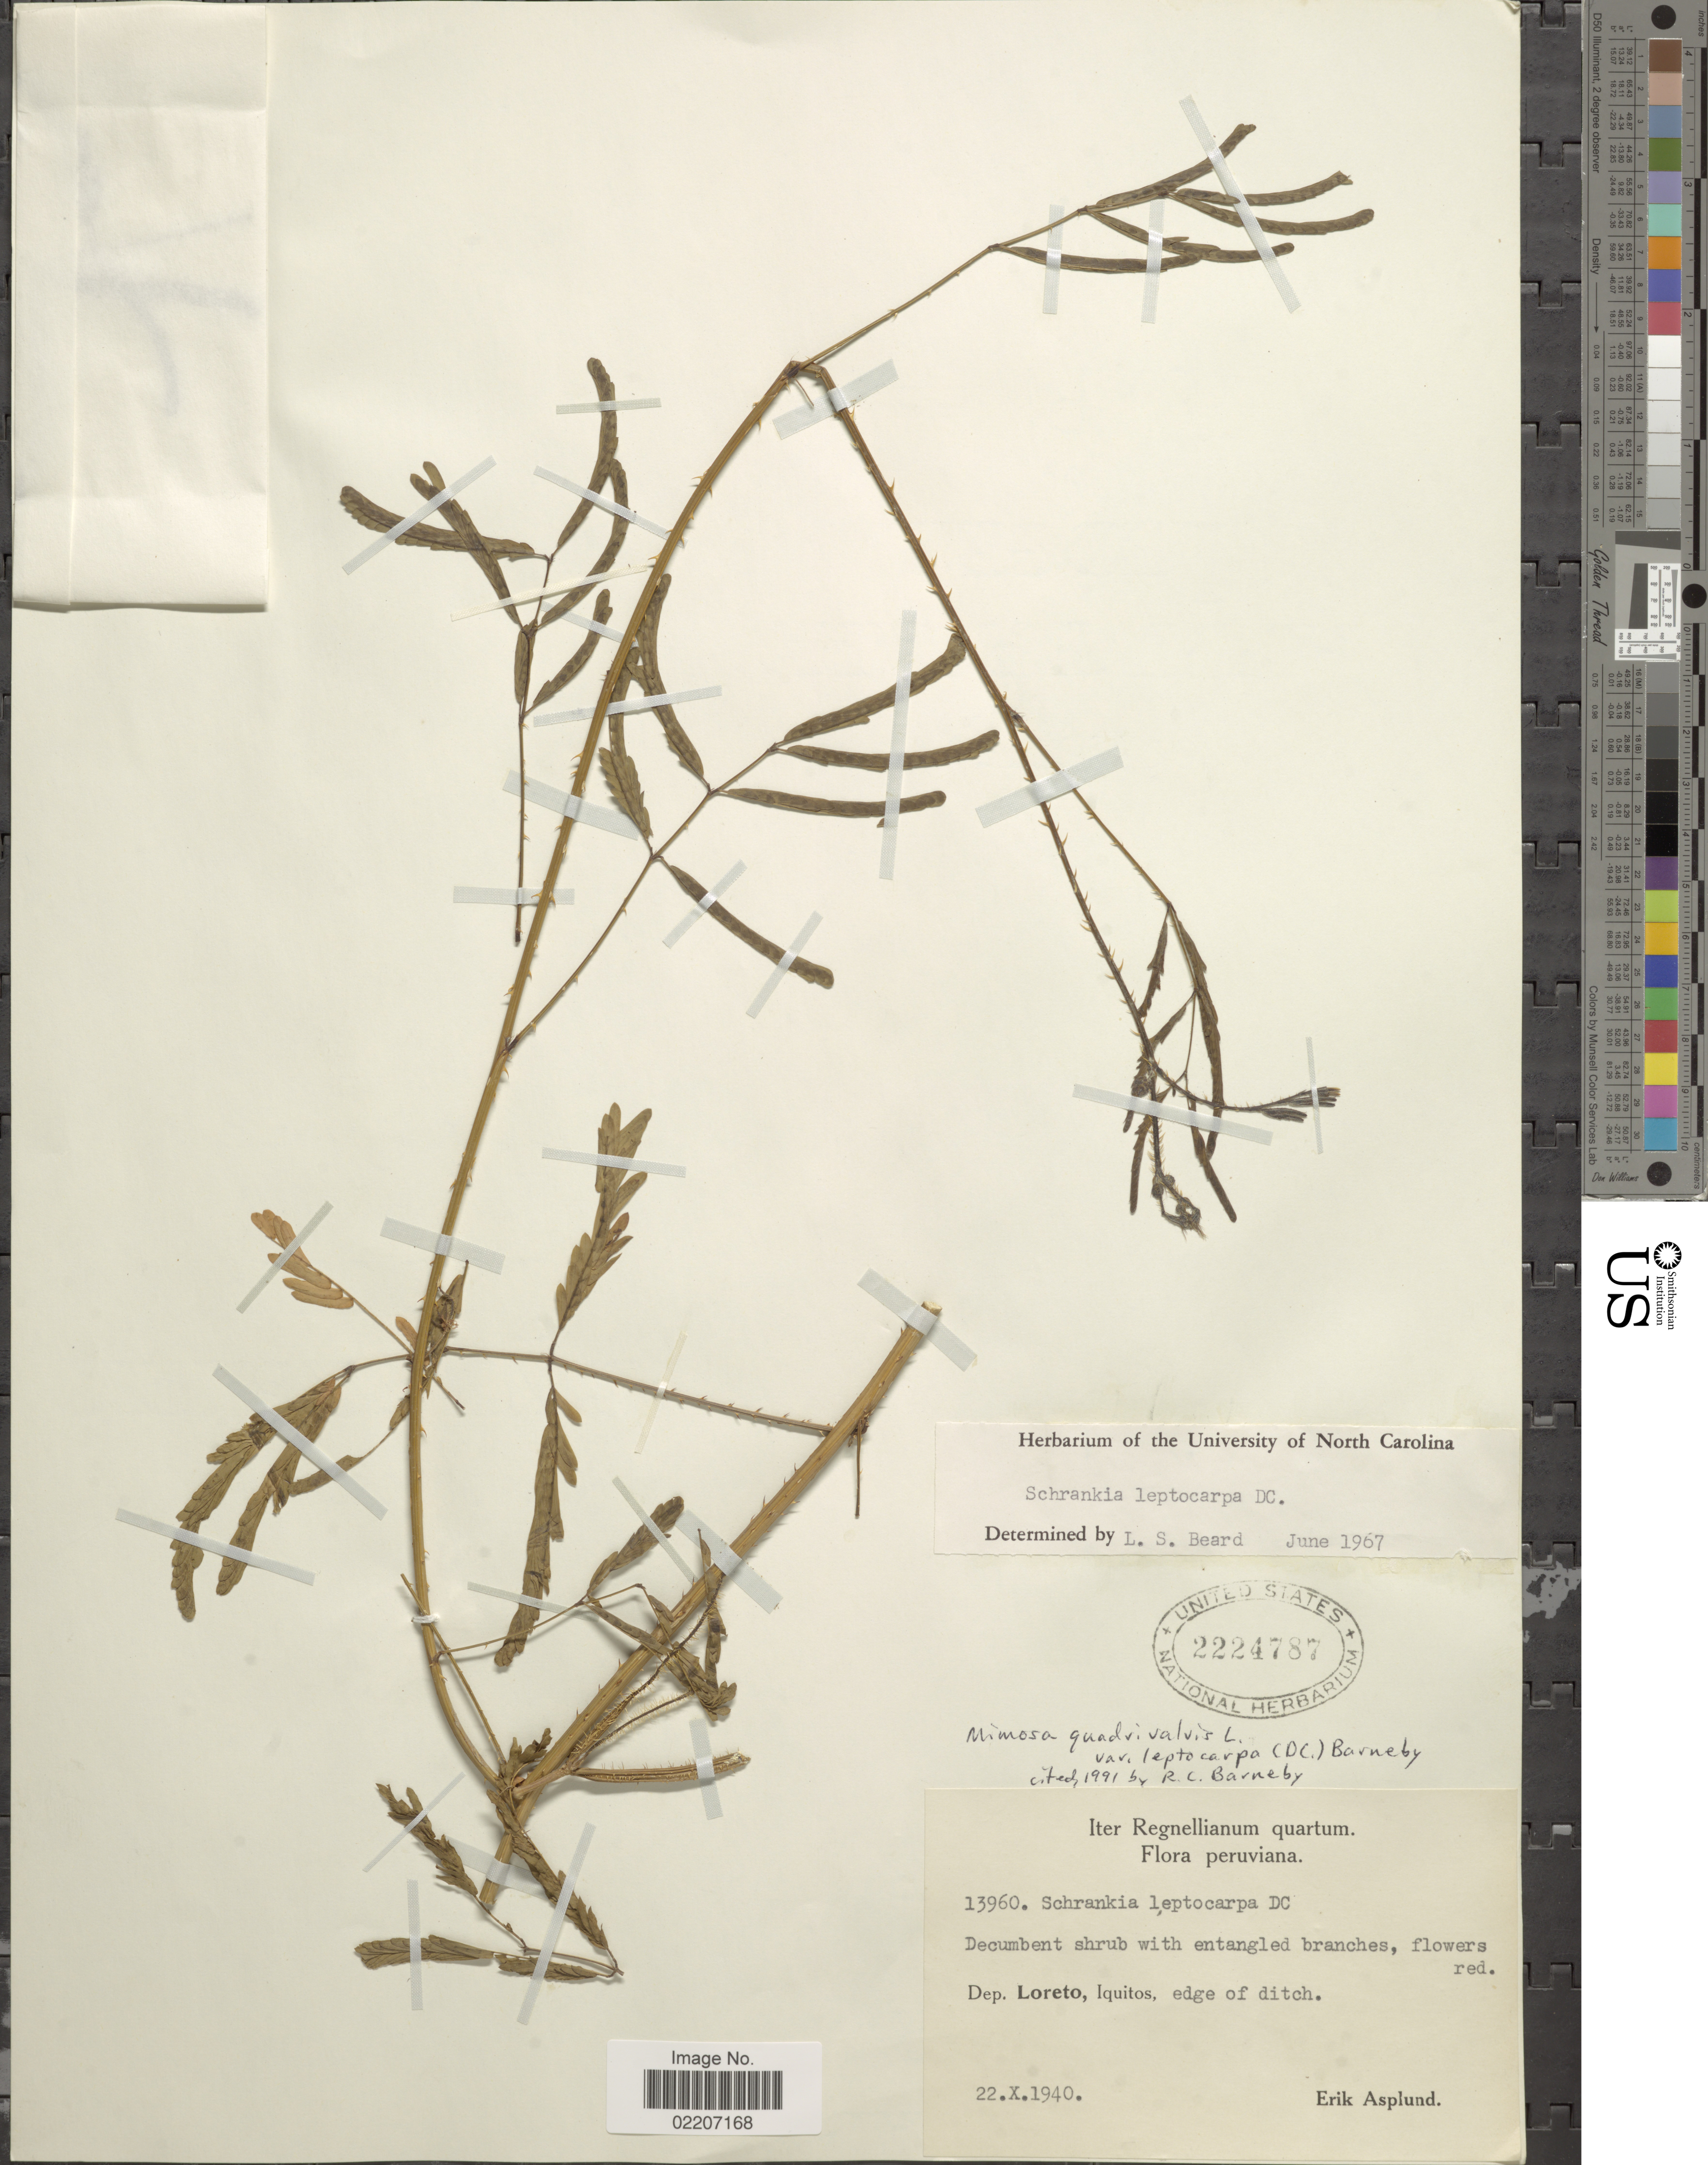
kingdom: Plantae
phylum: Tracheophyta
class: Magnoliopsida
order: Fabales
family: Fabaceae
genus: Mimosa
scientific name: Mimosa candollei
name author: R. Grether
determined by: Strong, Mark T., (BOT), Smithsonian Institution - National Museum of Natural History (UNITED STATES)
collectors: E. Asplund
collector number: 13960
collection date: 1940-10-22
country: Peru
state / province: Loreto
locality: Dep. Loreto, Iquitos, edge of ditch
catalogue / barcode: US 2224787